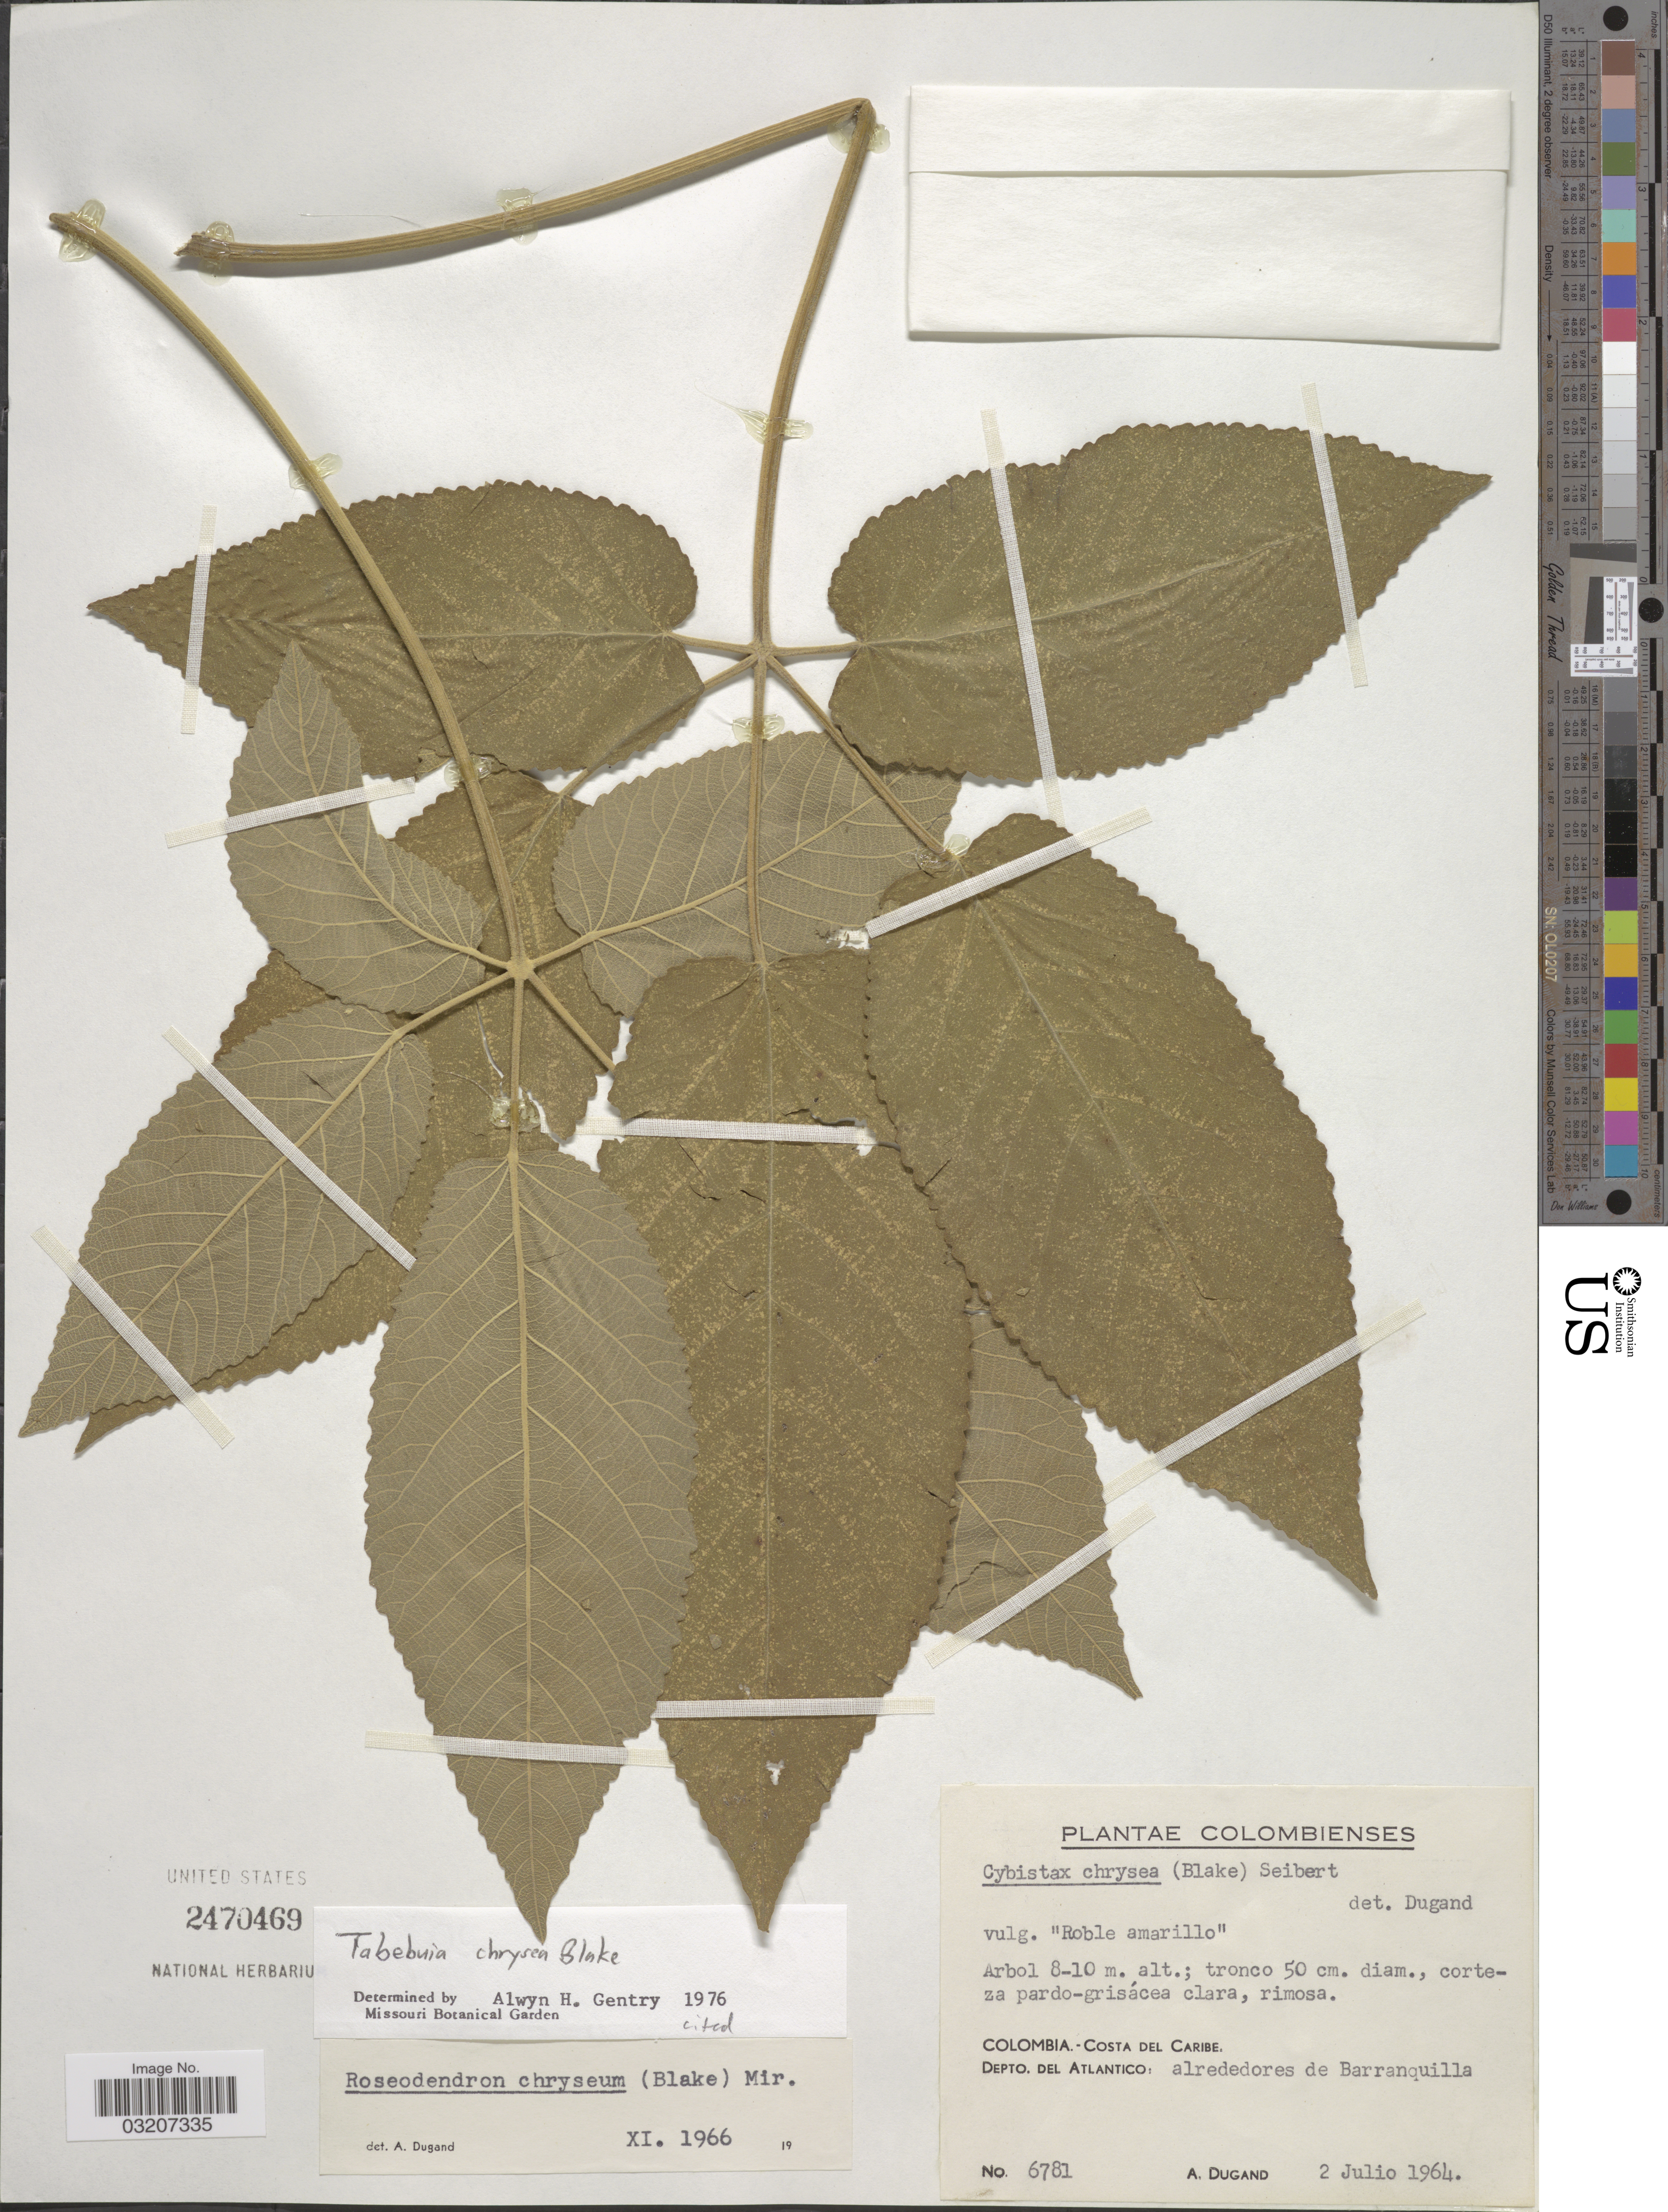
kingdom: Plantae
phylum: Tracheophyta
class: Magnoliopsida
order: Lamiales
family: Bignoniaceae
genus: Roseodendron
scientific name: Roseodendron chryseum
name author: (S.F. Blake) Miranda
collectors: A. Dugand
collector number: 6781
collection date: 1964-07-02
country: Colombia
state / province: Atlántico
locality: Costa del Caribe, Depto. del Atlantico: alrededores de Barranquilla.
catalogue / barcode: US 2470469